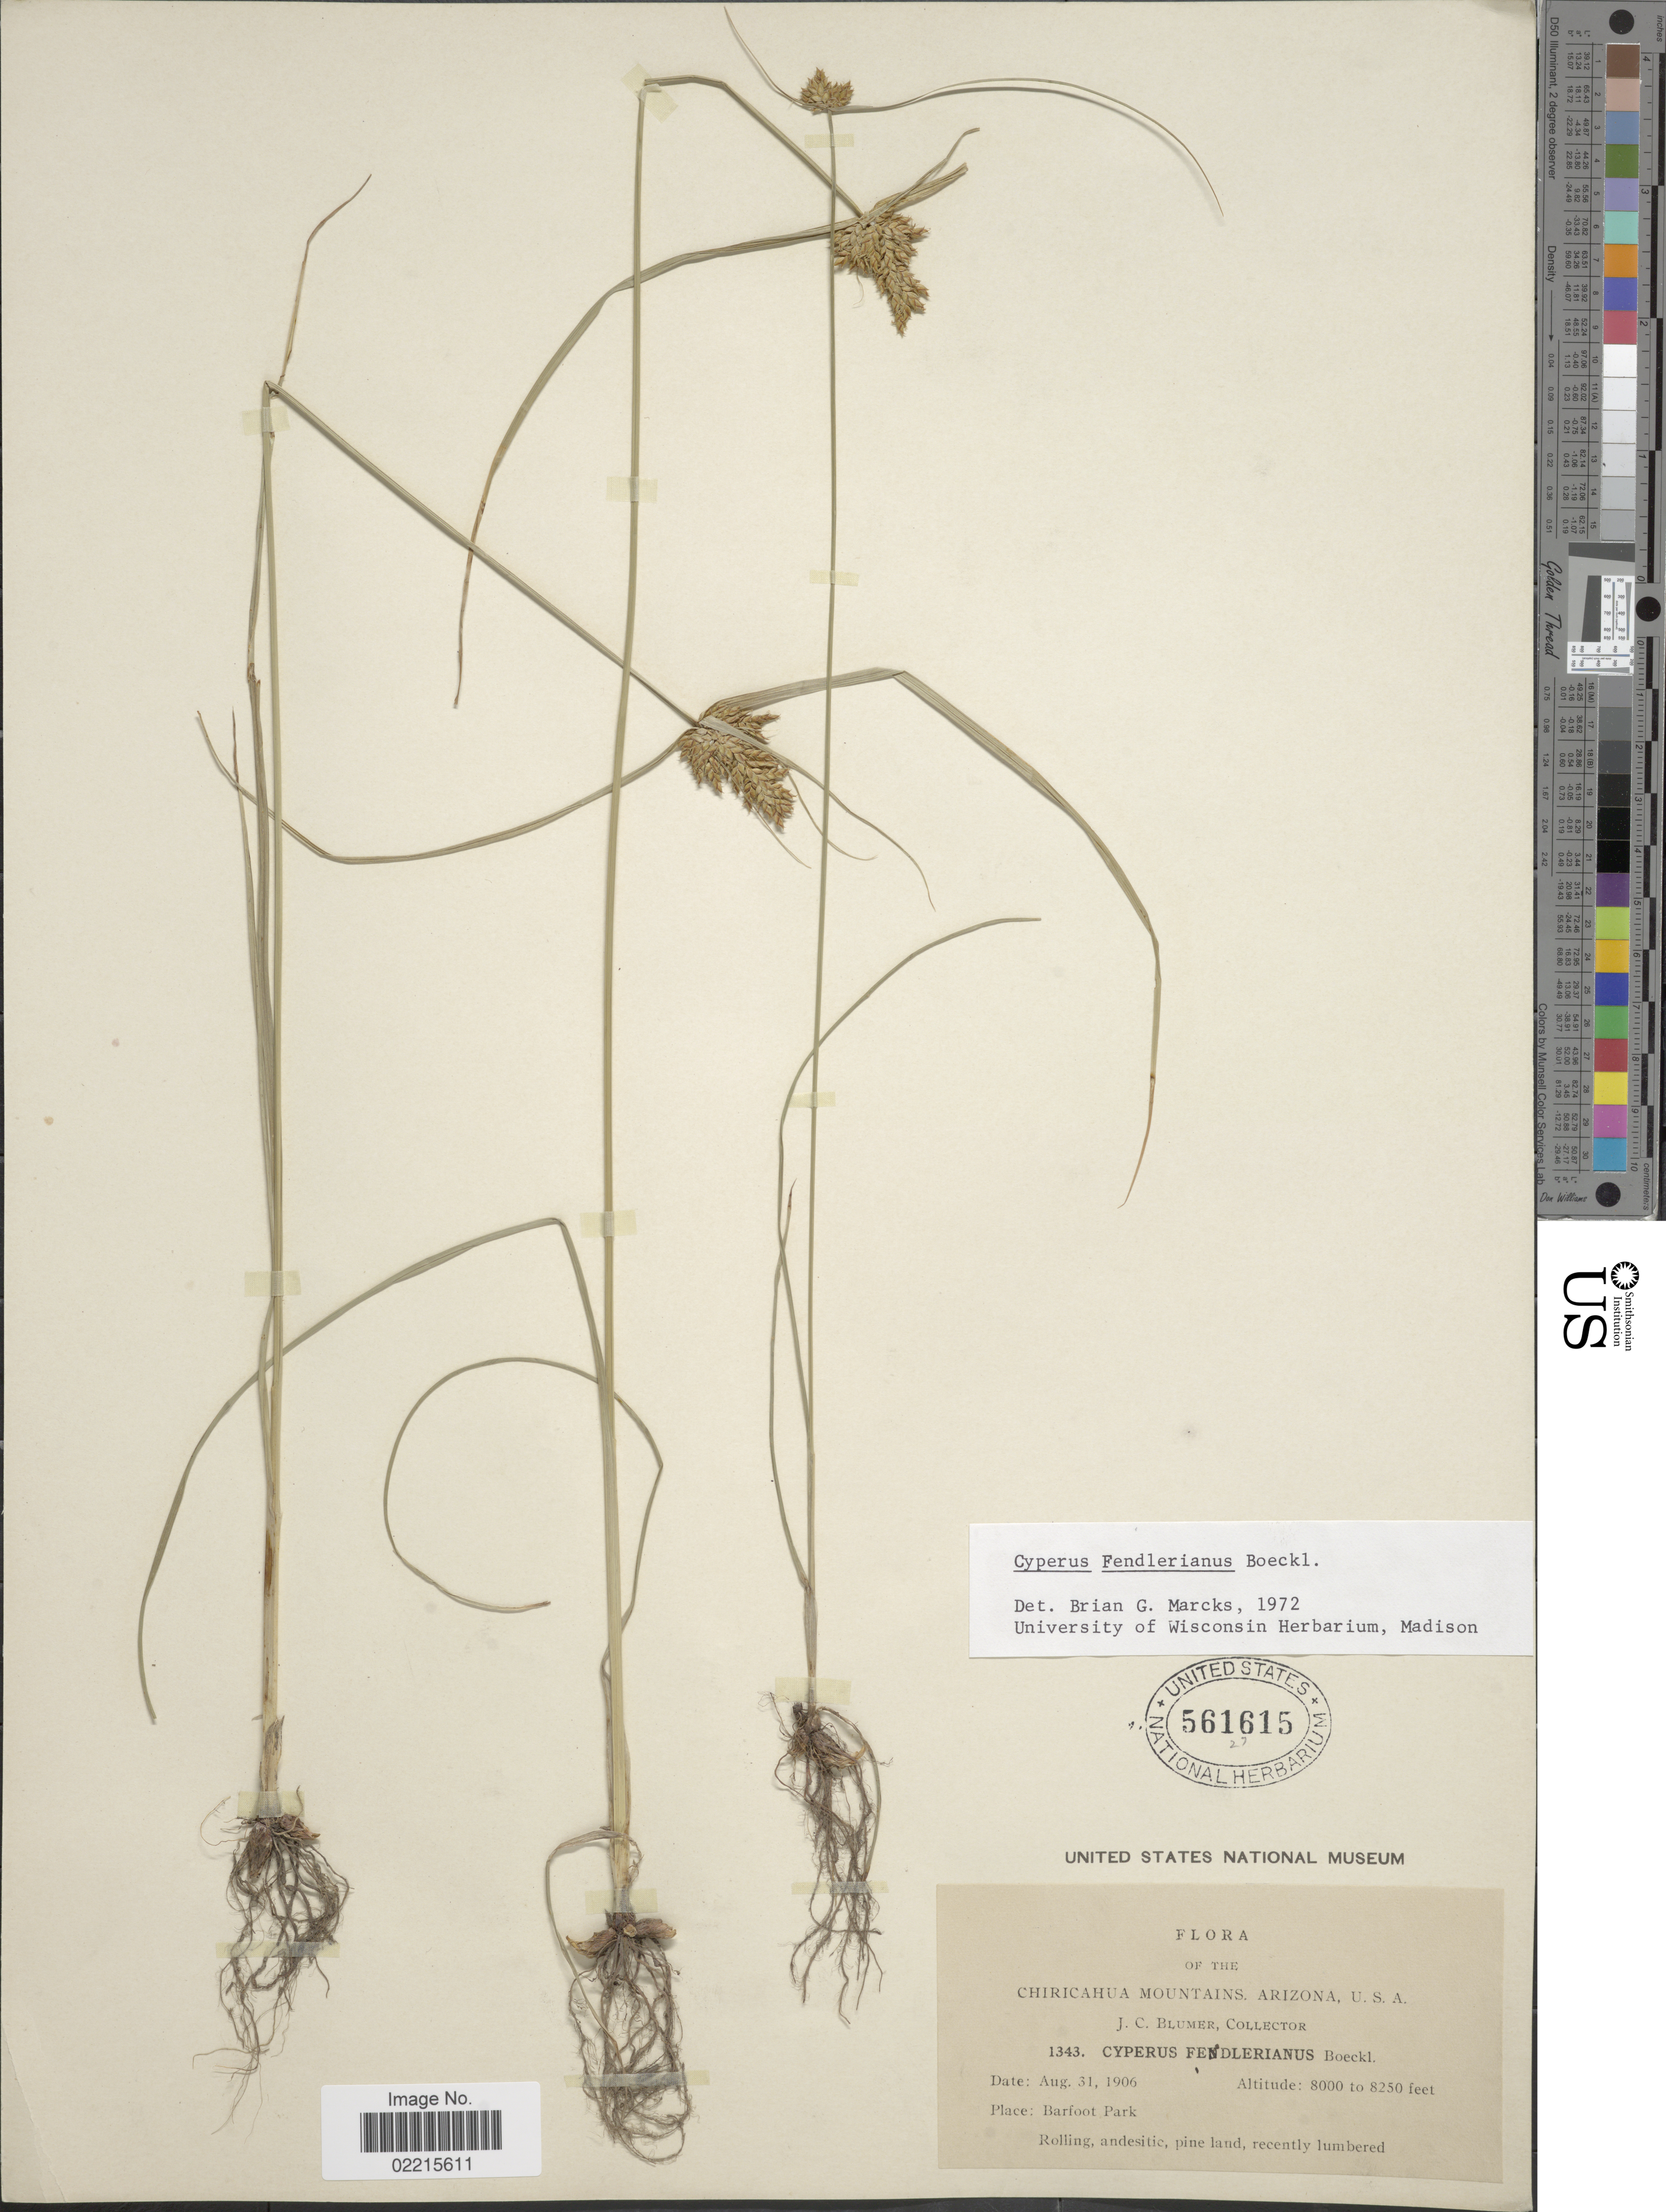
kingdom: Plantae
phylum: Tracheophyta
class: Liliopsida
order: Poales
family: Cyperaceae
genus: Cyperus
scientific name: Cyperus fendlerianus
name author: Boeckeler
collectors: J. C. Blumer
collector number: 1343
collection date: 1906-08-31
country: United States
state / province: Arizona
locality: Barfoot Park, Chiricahua Mountains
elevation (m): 2438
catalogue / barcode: US 561615